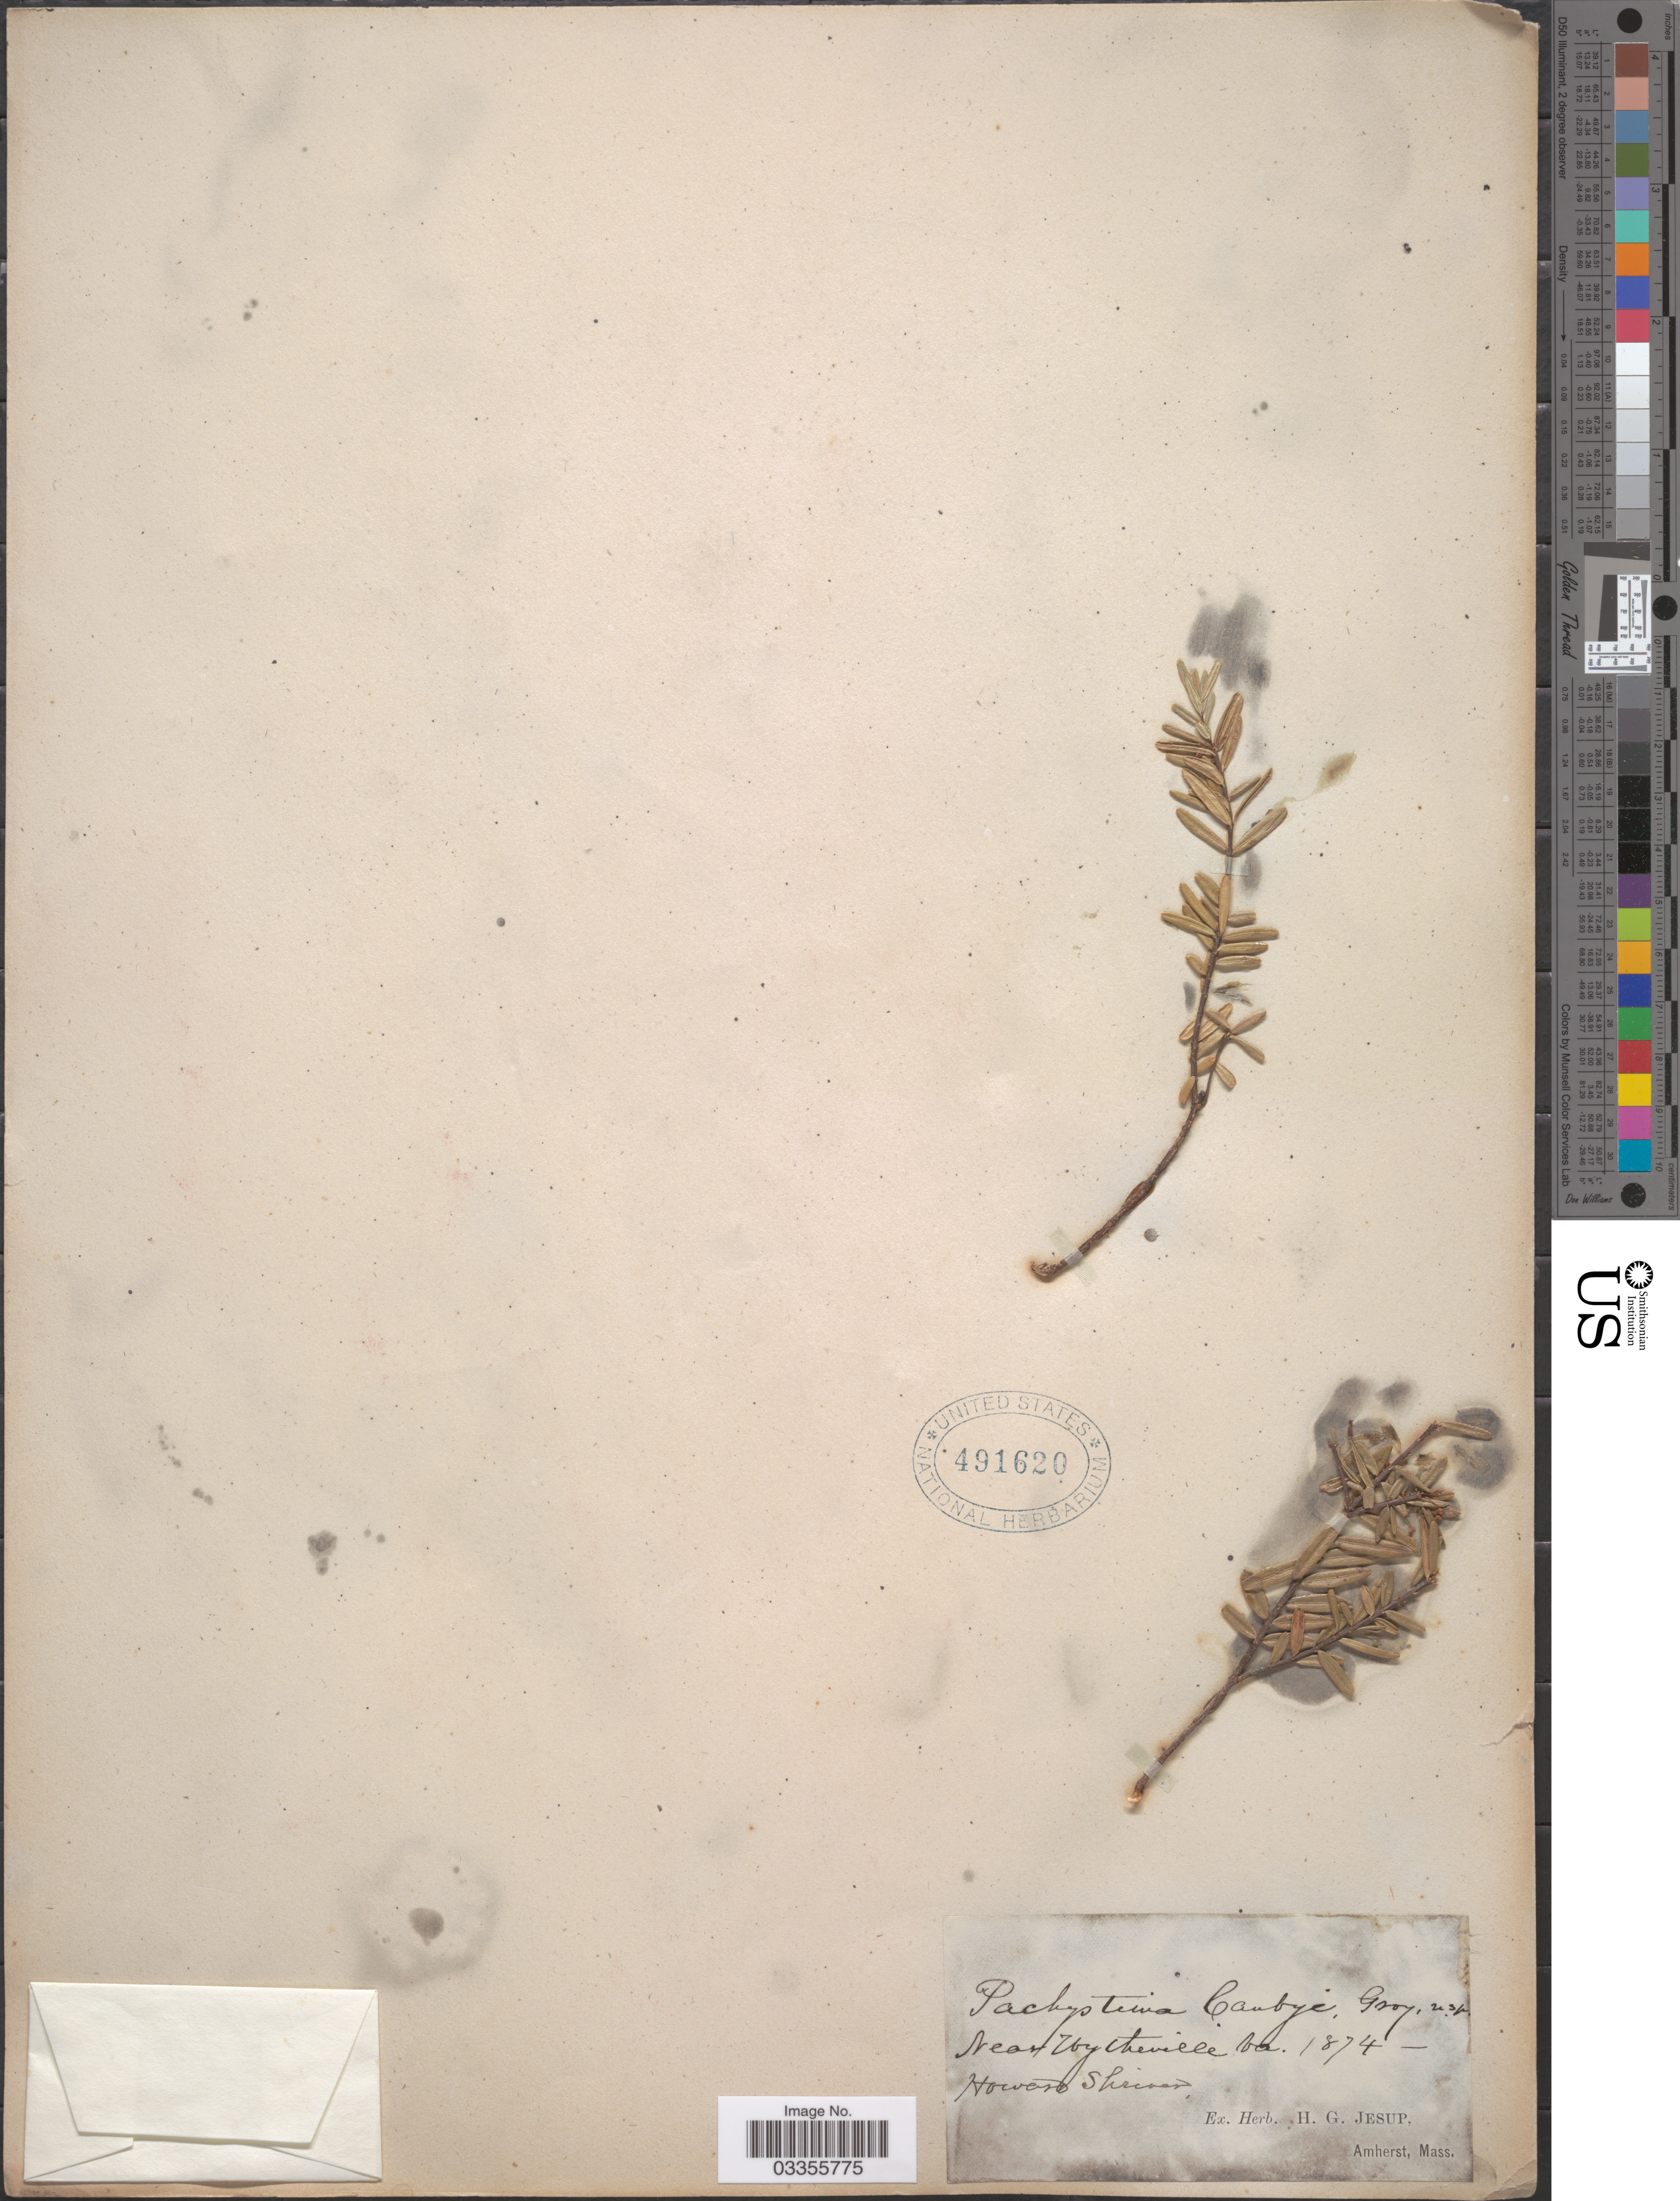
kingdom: Plantae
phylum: Tracheophyta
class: Magnoliopsida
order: Celastrales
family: Celastraceae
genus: Paxistima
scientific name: Paxistima canbyi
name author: A. Gray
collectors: H. Shriver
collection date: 1874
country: United States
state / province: Virginia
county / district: Wythe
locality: Near Wytheville.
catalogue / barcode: US 491620